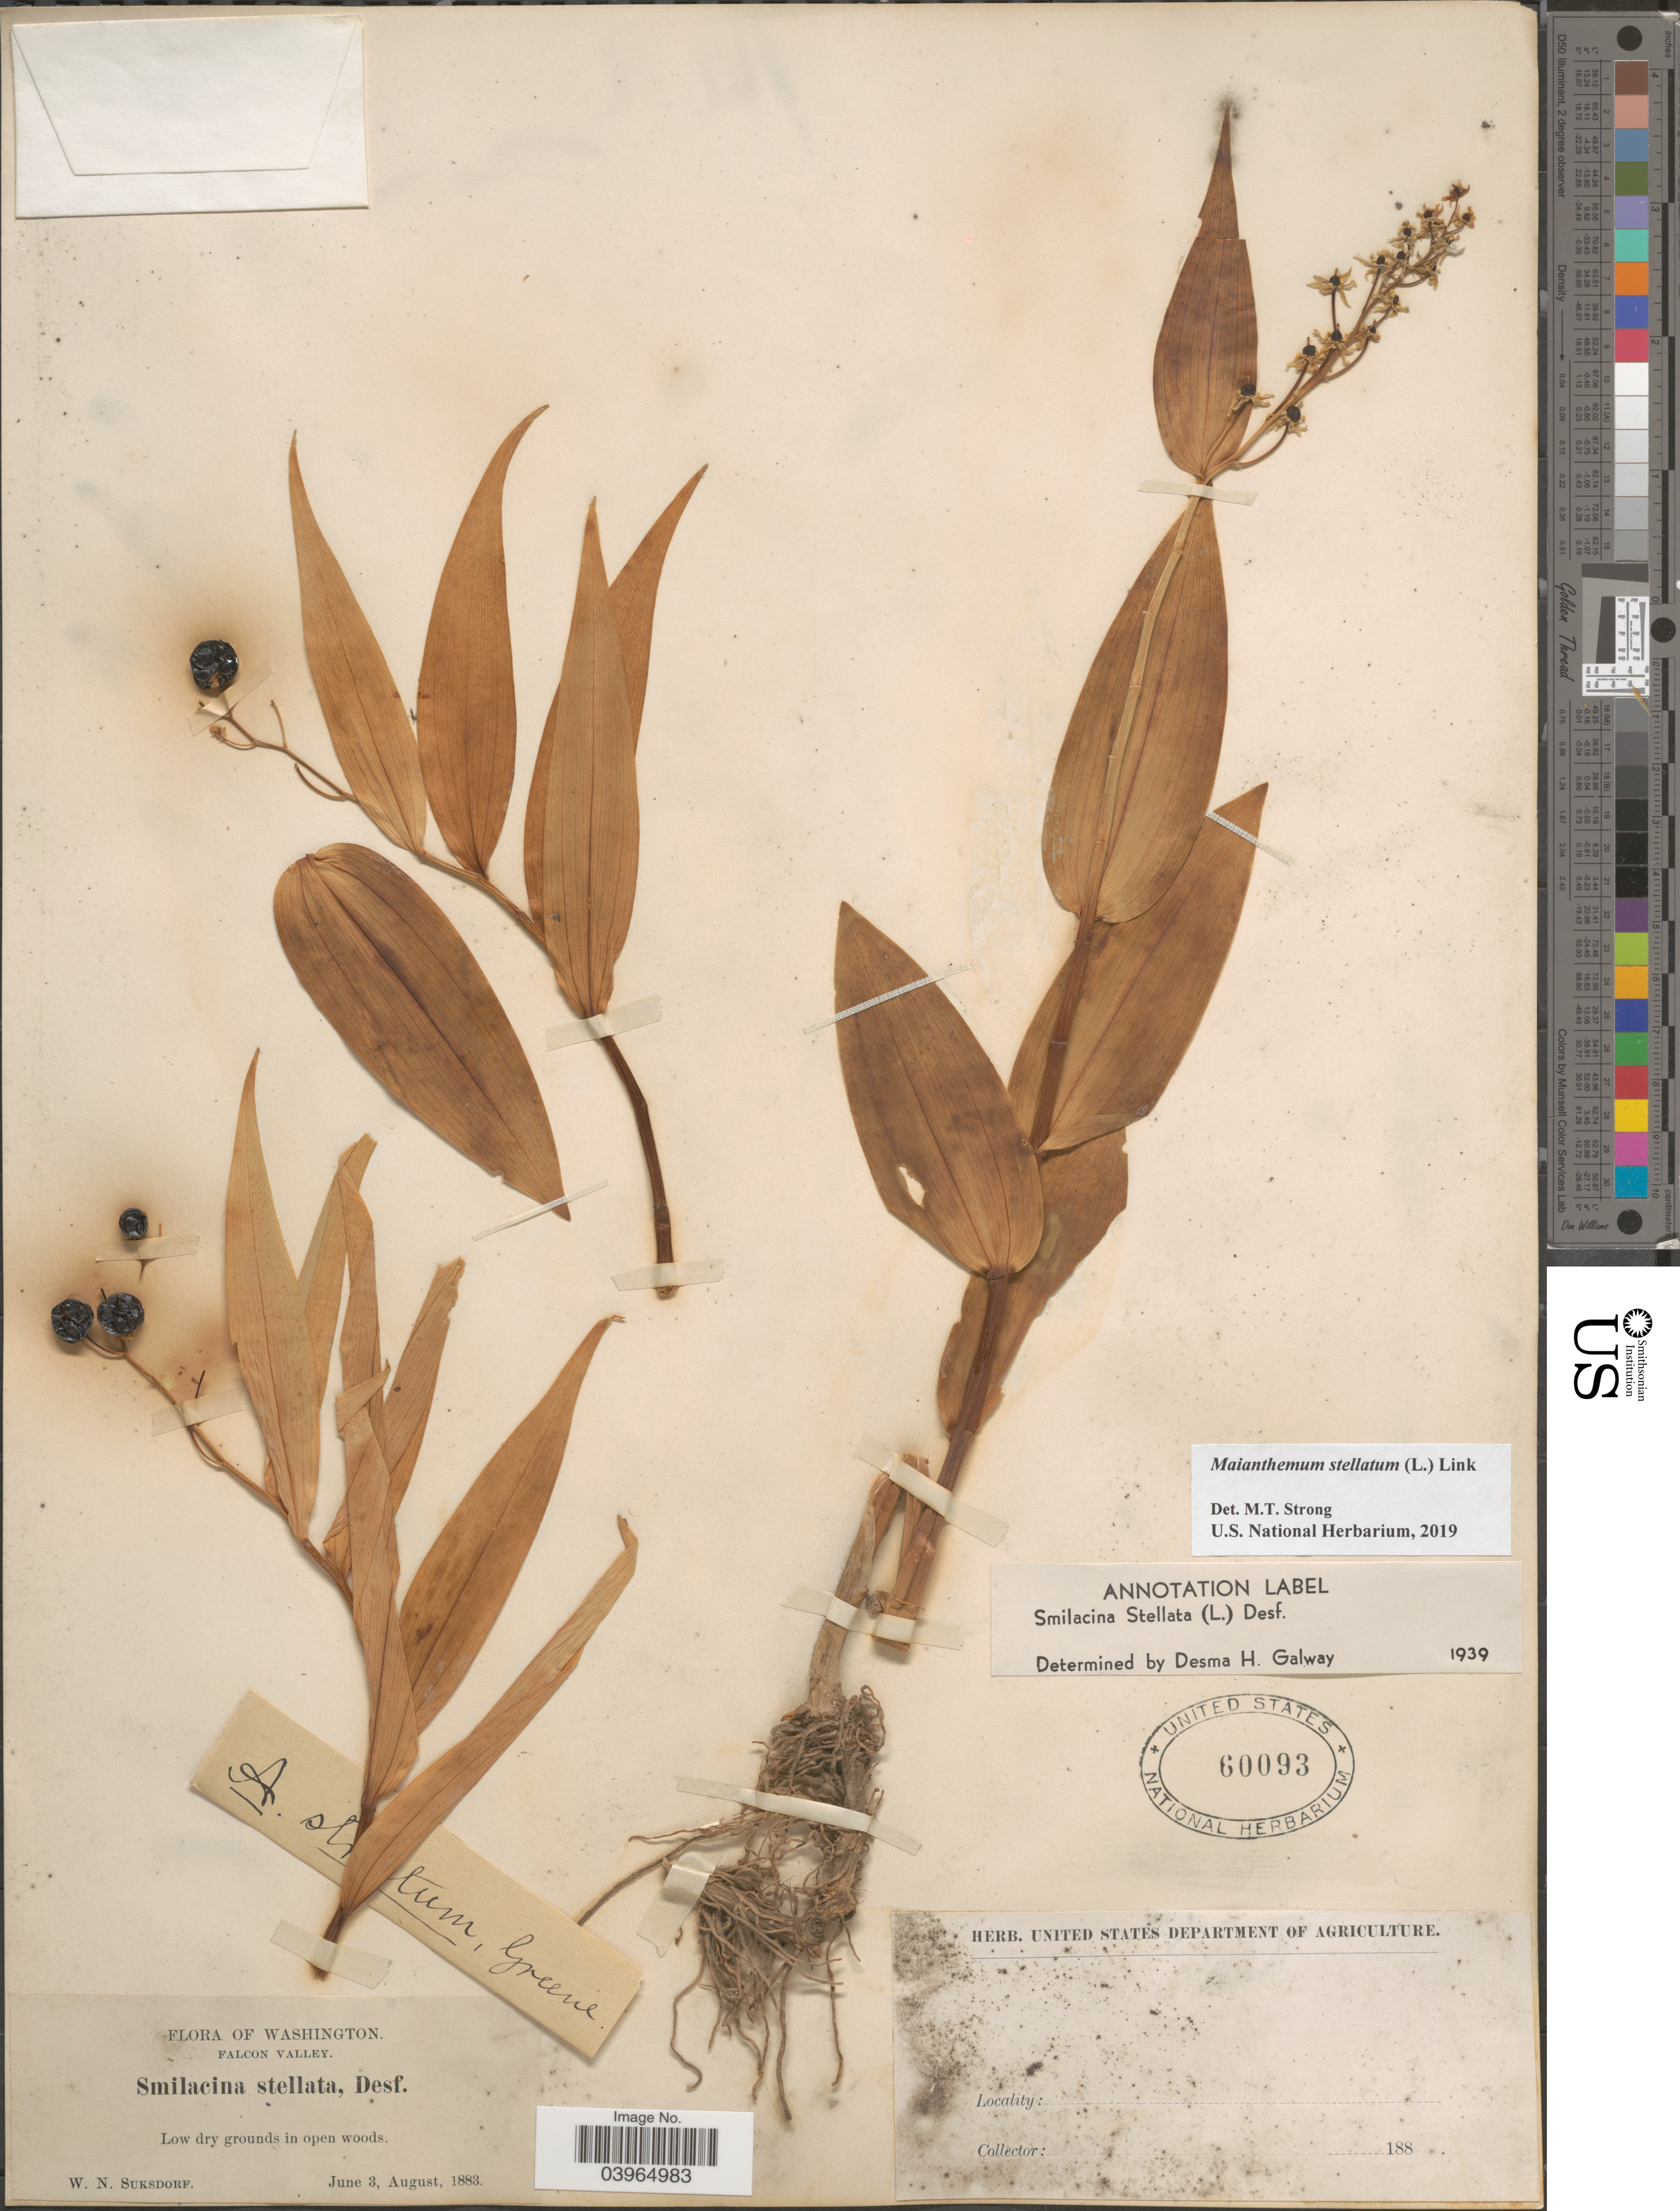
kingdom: Plantae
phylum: Tracheophyta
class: Liliopsida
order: Asparagales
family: Asparagaceae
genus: Maianthemum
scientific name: Maianthemum stellatum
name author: (L.) Link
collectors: W. N. Suksdorf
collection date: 1883-06-03/1883-08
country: United States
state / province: Washington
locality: Falcon Valley. Low dry grounds in open woods.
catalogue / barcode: US 60093